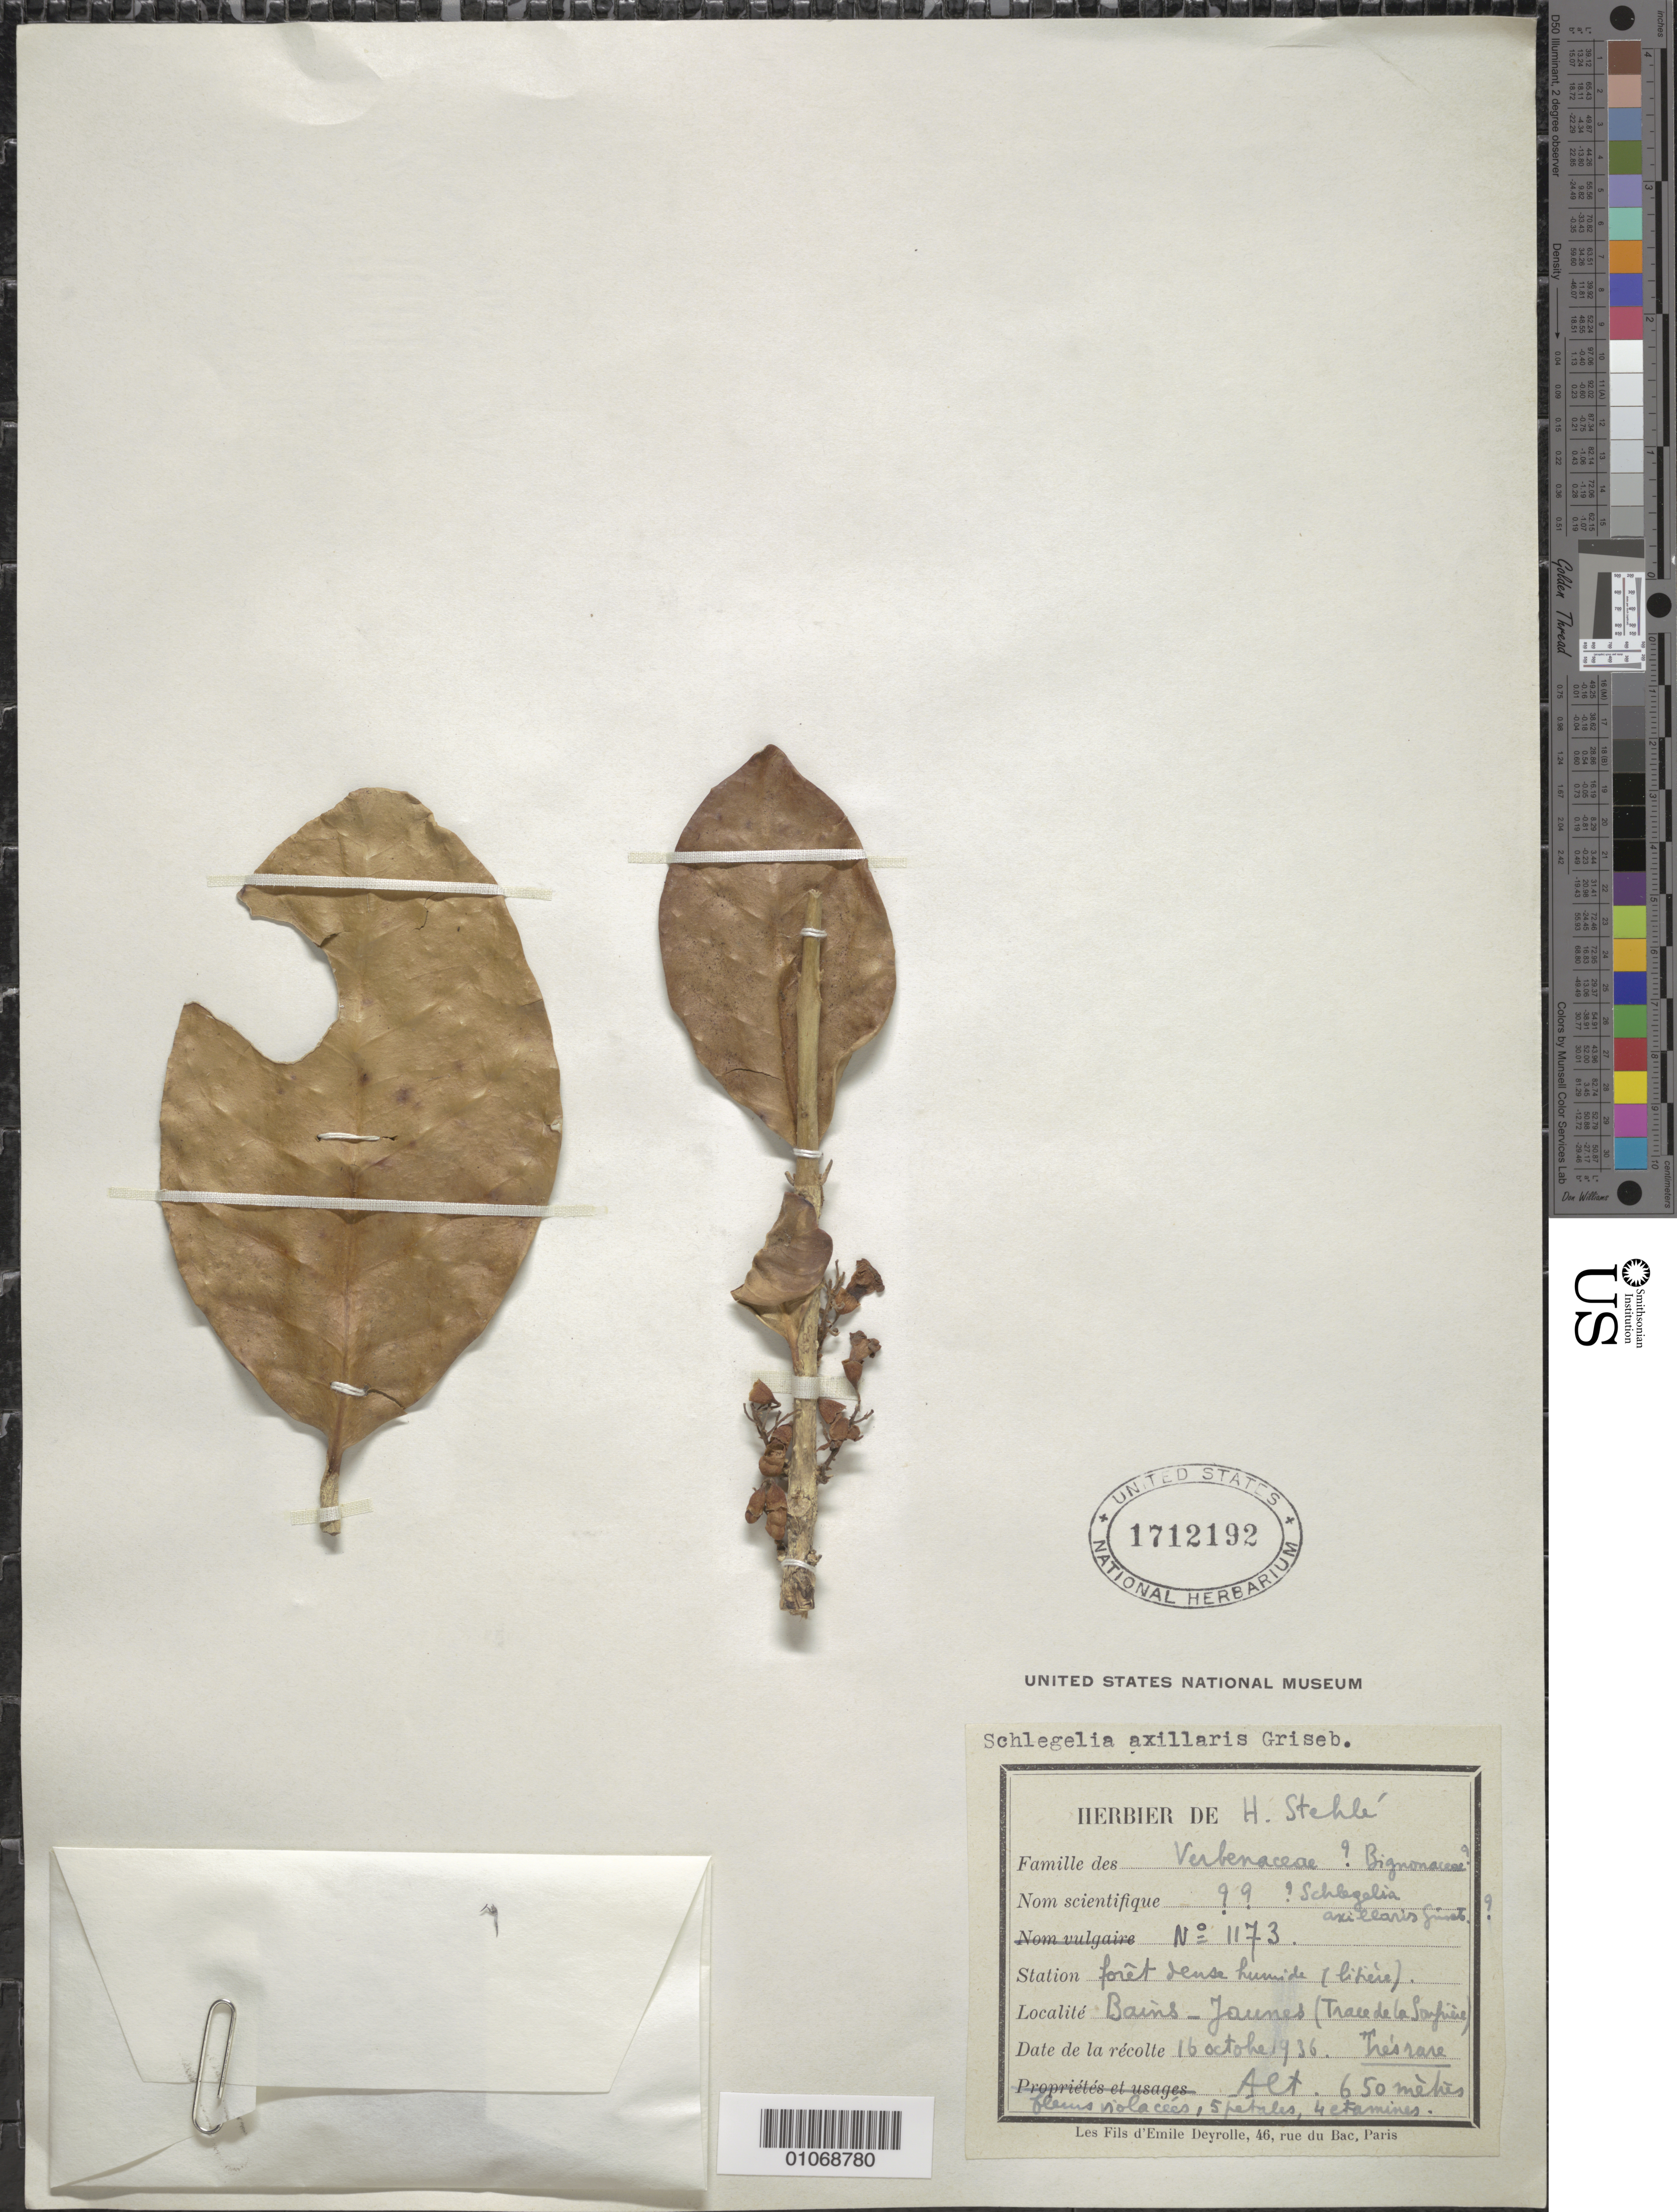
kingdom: Plantae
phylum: Tracheophyta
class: Magnoliopsida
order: Lamiales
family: Schlegeliaceae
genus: Schlegelia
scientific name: Schlegelia axillaris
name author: Griseb.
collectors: H. Stehlé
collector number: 1173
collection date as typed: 16 Oct 1936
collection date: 1936-10-16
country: Guadeloupe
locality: Bains-Jaunes. Wet dense forest.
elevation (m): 650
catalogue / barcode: US 1712192